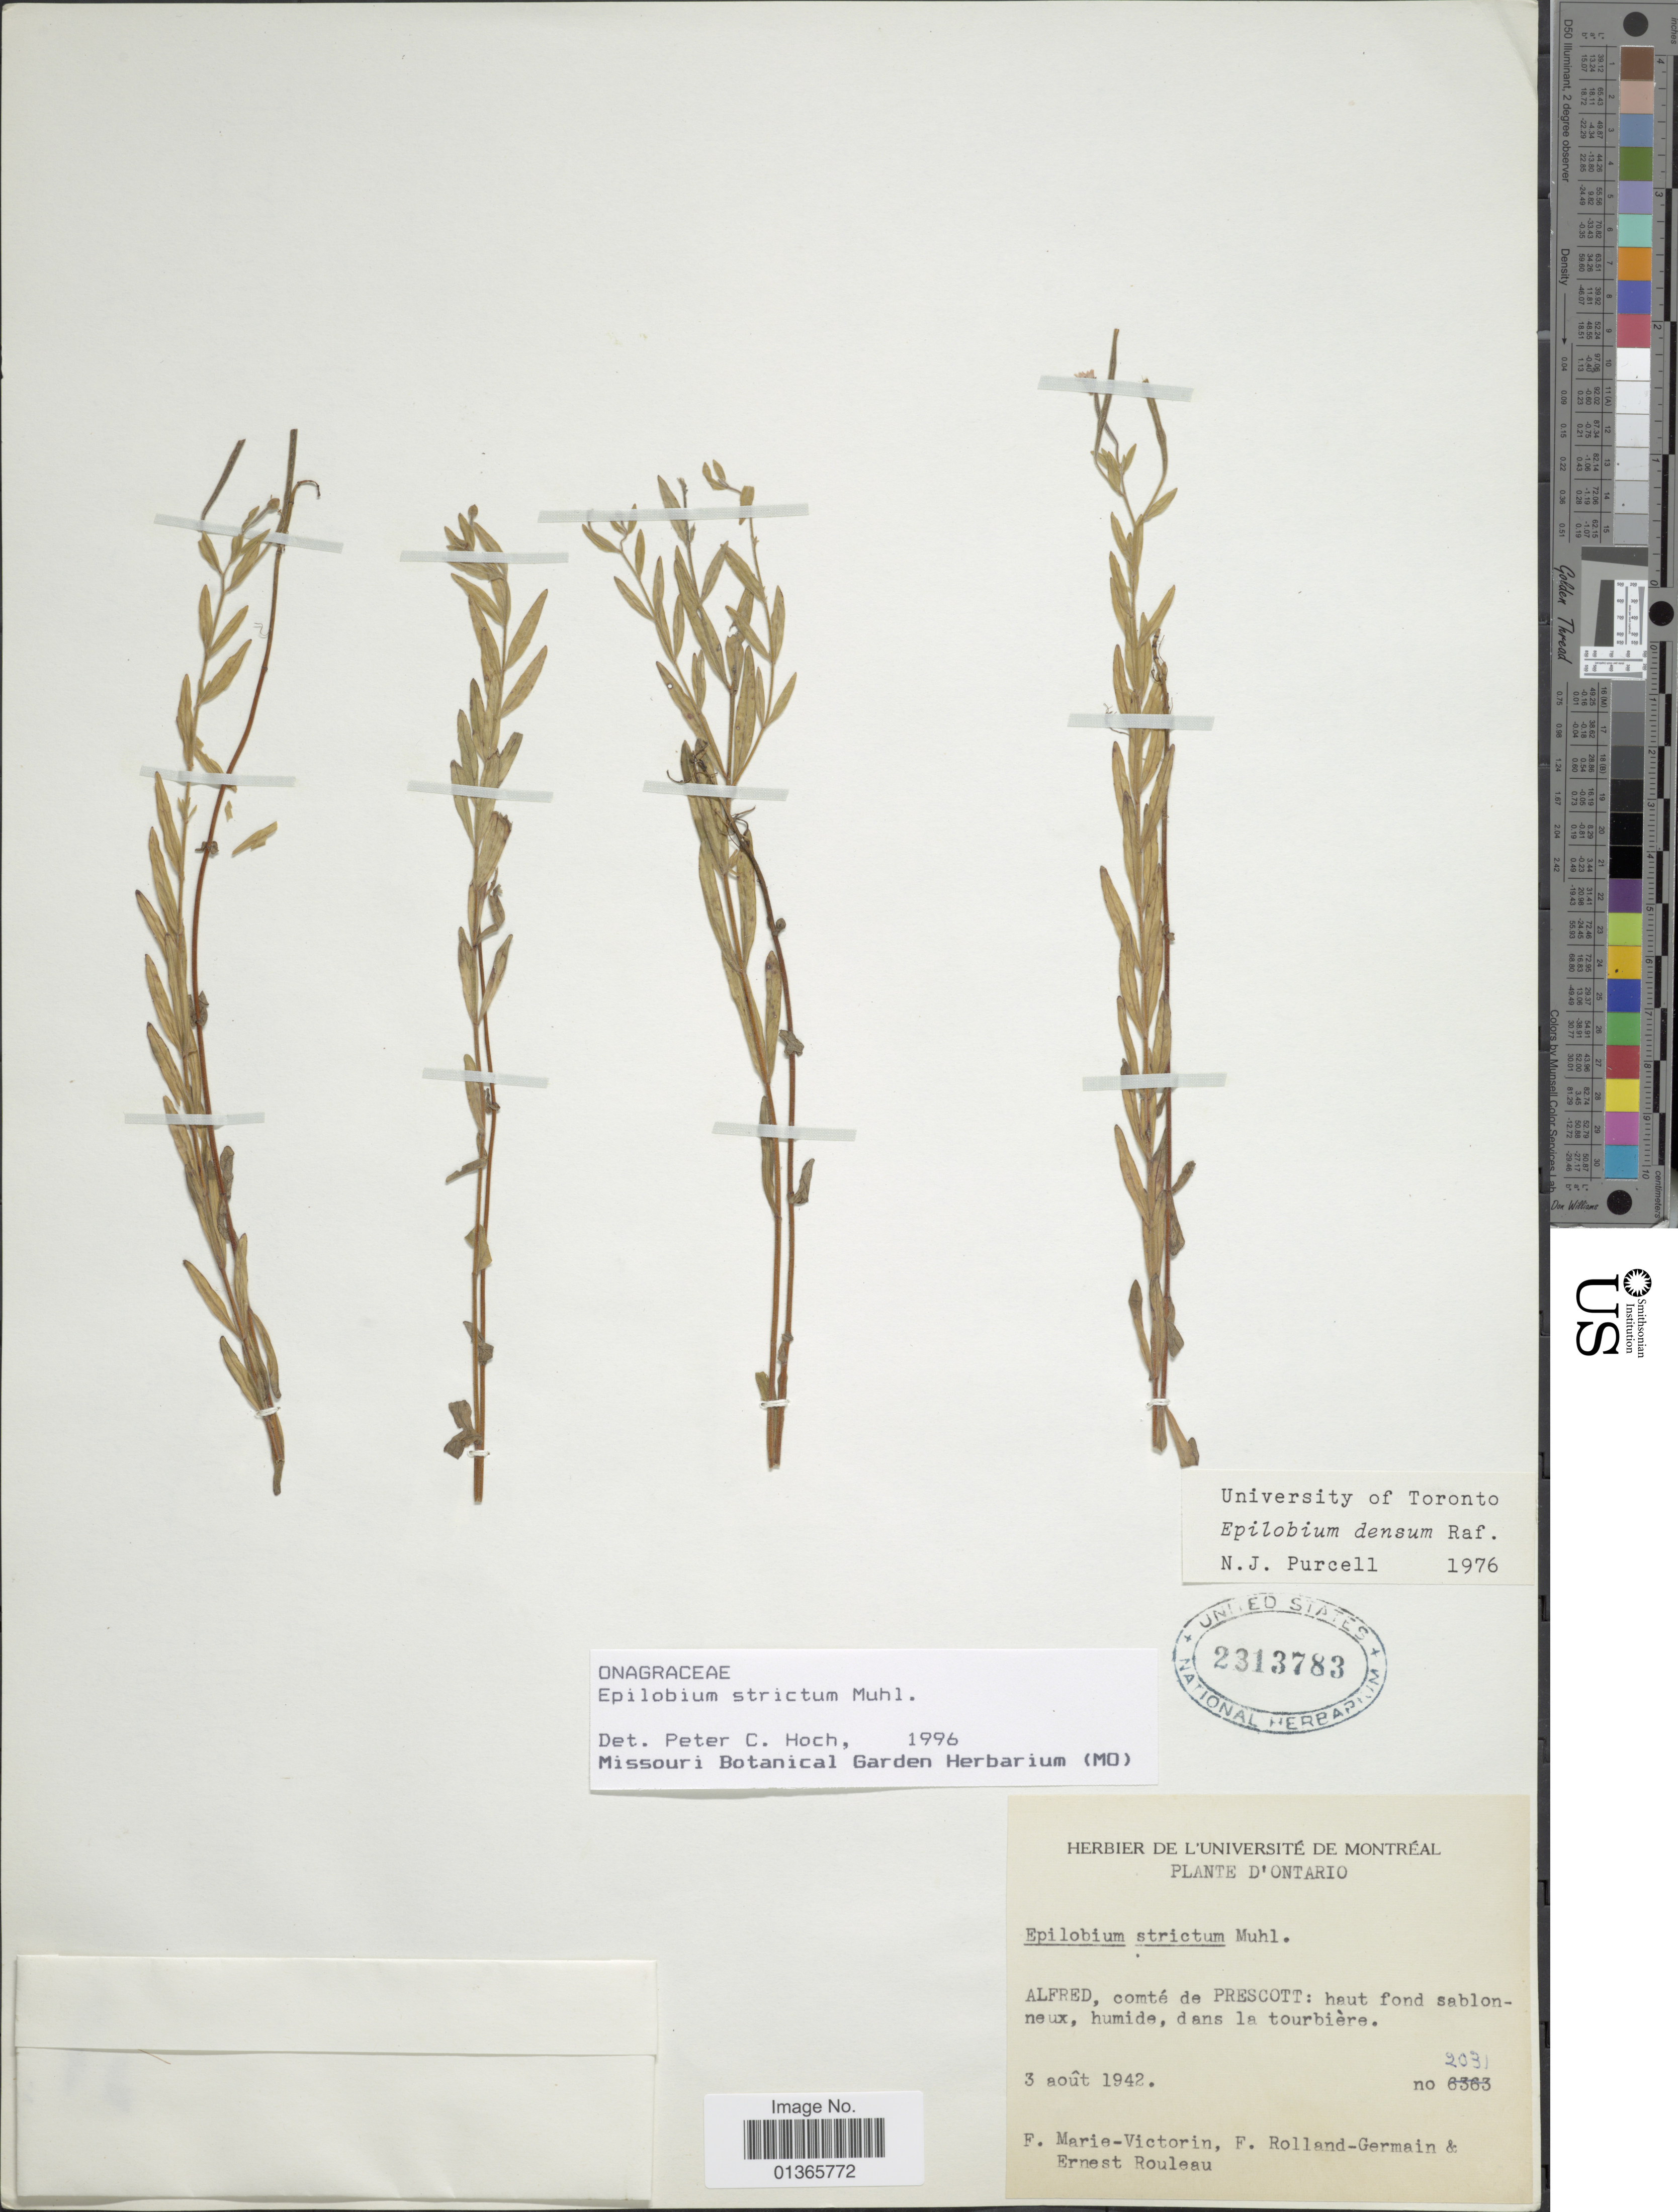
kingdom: Plantae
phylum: Tracheophyta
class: Magnoliopsida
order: Myrtales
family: Onagraceae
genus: Epilobium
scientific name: Epilobium strictum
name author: Muhl.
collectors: Fr. Marie-Victorin, Rolland-Germain & J. Rouleau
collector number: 2031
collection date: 1942-08-03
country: Canada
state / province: Ontario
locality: Alfred, comté de Prescott: haut fond sablonneux, humide, dans la tourbière.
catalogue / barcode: US 2313783